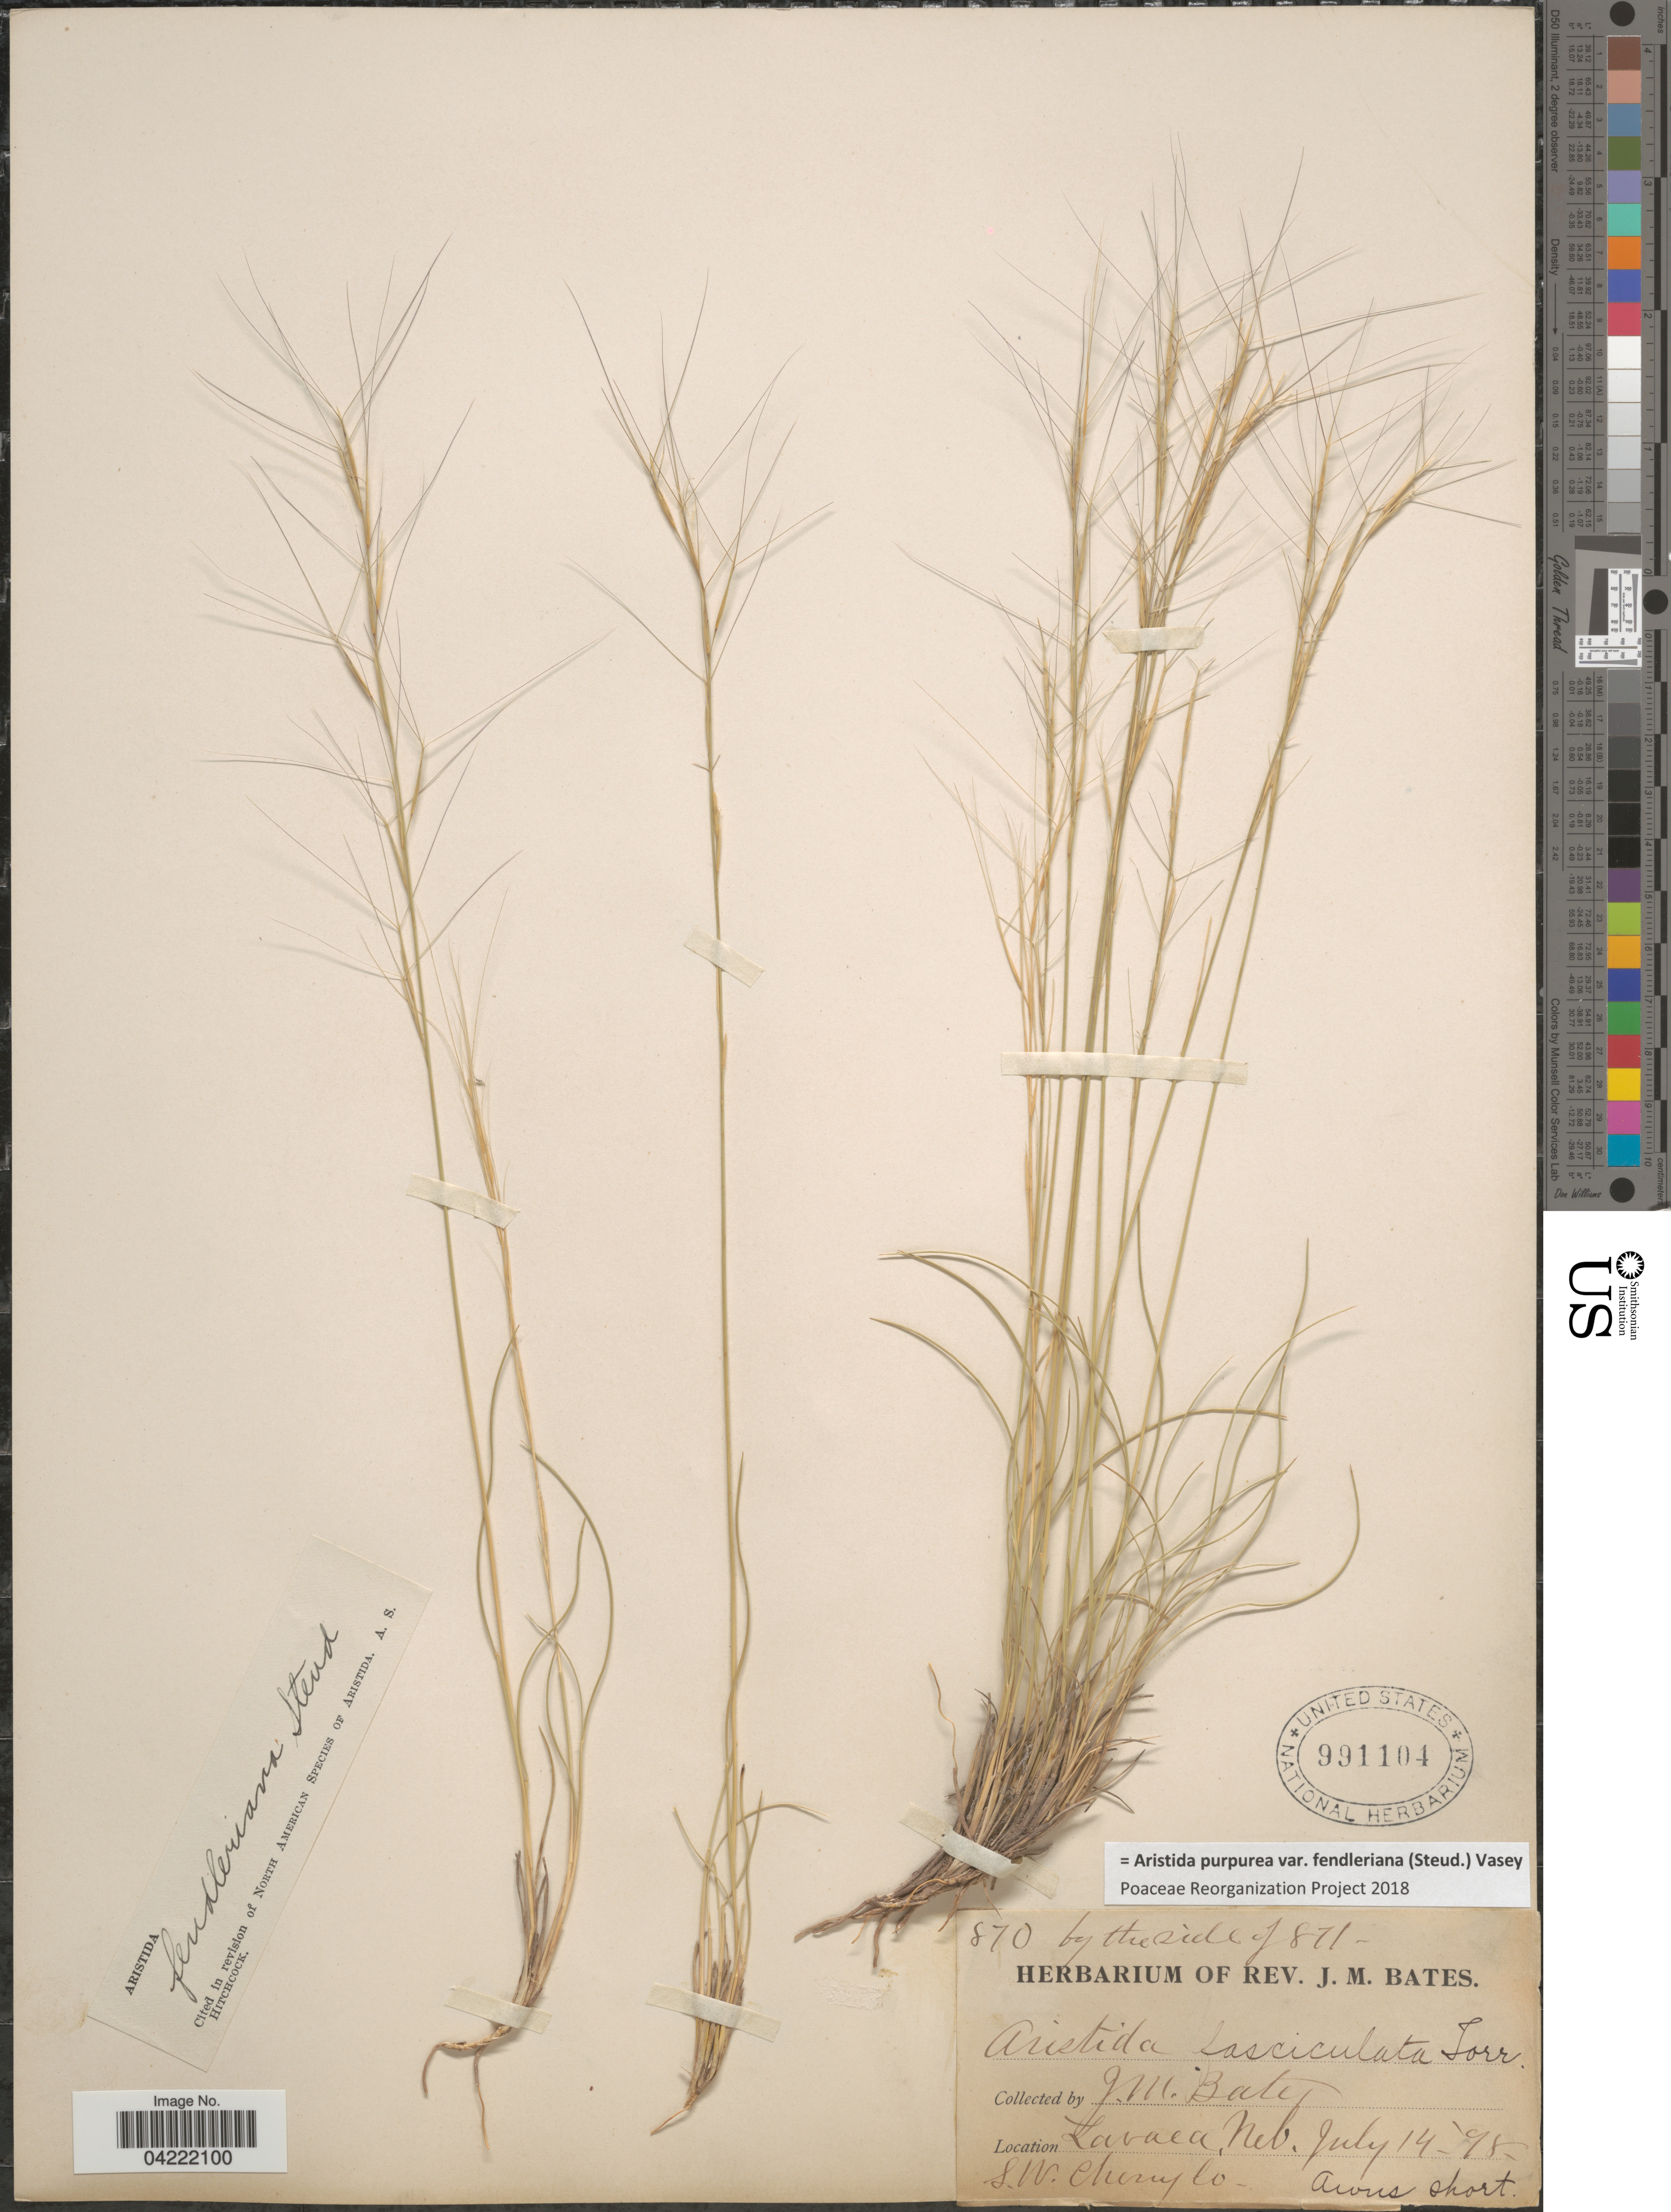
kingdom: Plantae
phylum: Tracheophyta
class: Liliopsida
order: Poales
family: Poaceae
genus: Aristida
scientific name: Aristida purpurea var. fendleriana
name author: (Steud.) Vasey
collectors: J. Bates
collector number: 870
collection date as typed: Transcribed d/m/y: 14/7/78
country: United States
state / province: Nebraska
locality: Lavaea. S.W. Cherry Co.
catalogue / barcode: US 991104